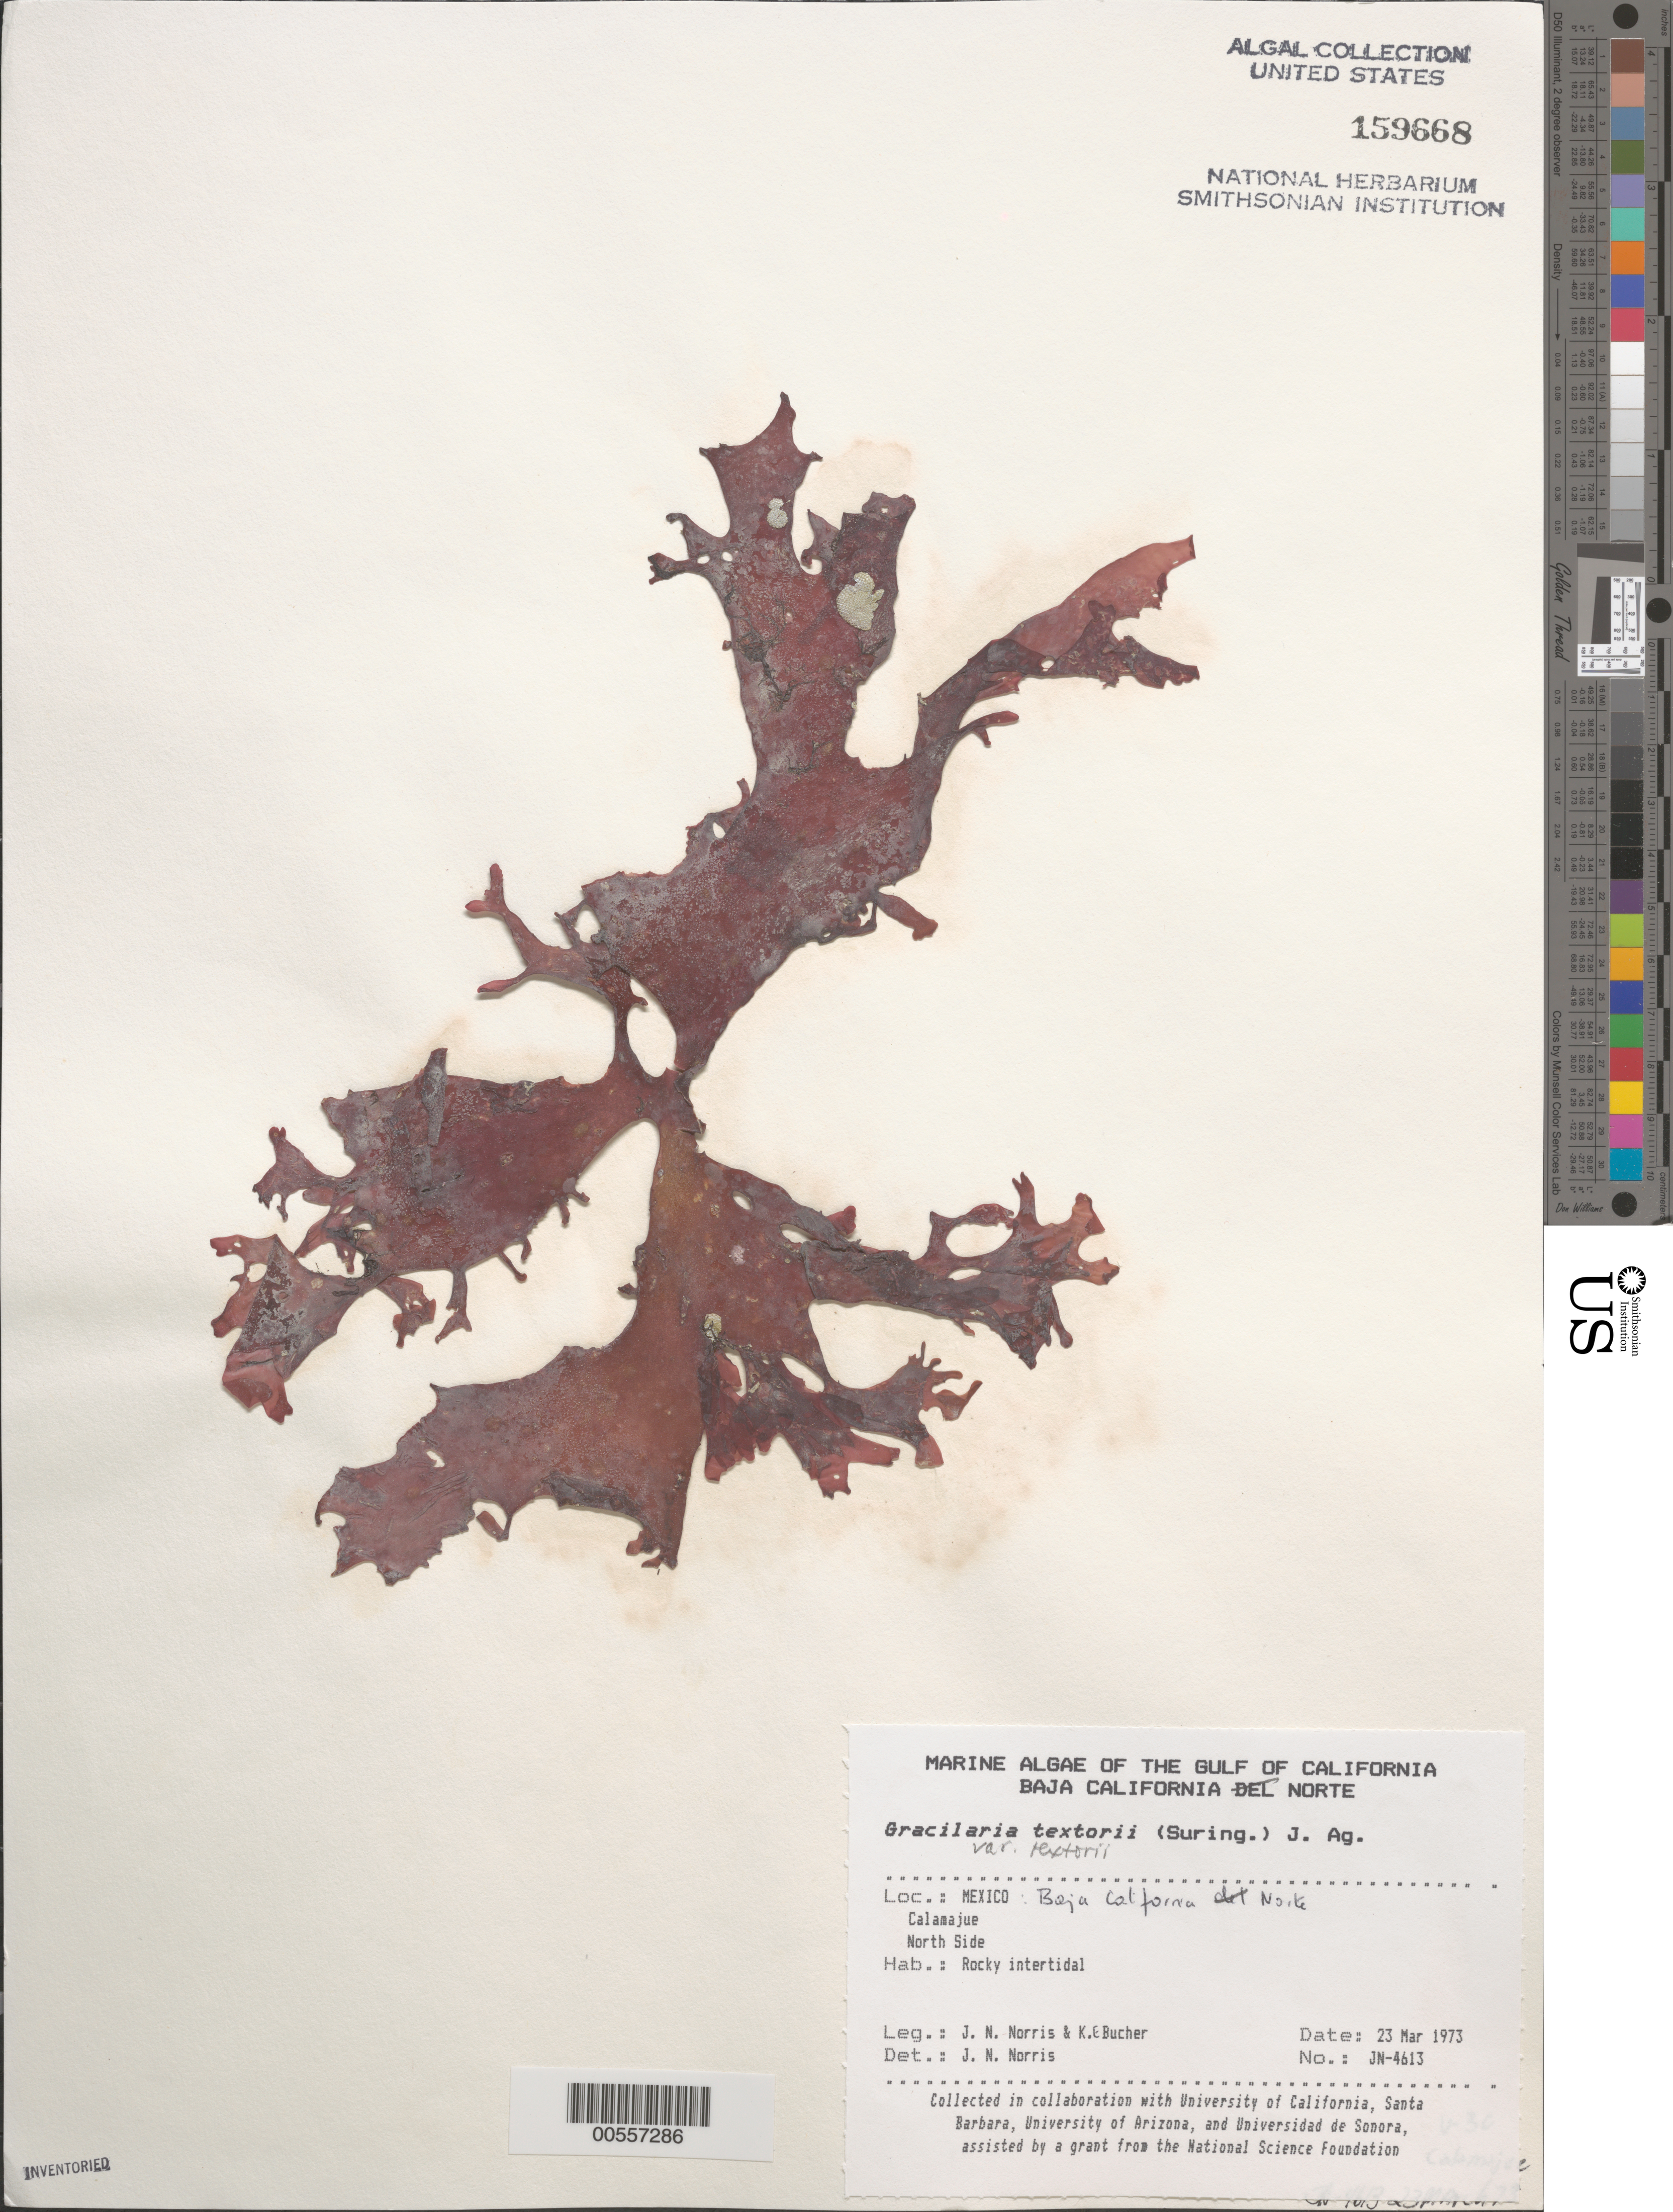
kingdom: Plantae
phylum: Rhodophyta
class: Florideophyceae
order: Gracilariales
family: Gracilariaceae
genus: Gracilaria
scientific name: Gracilaria textorii var. textorii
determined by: Norris, James N.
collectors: J. N. Norris & K. E. Bucher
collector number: JN-4613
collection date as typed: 23 Mar 1973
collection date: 1973-03-23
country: Mexico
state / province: Baja California Norte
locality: Calamajue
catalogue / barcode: US 159668